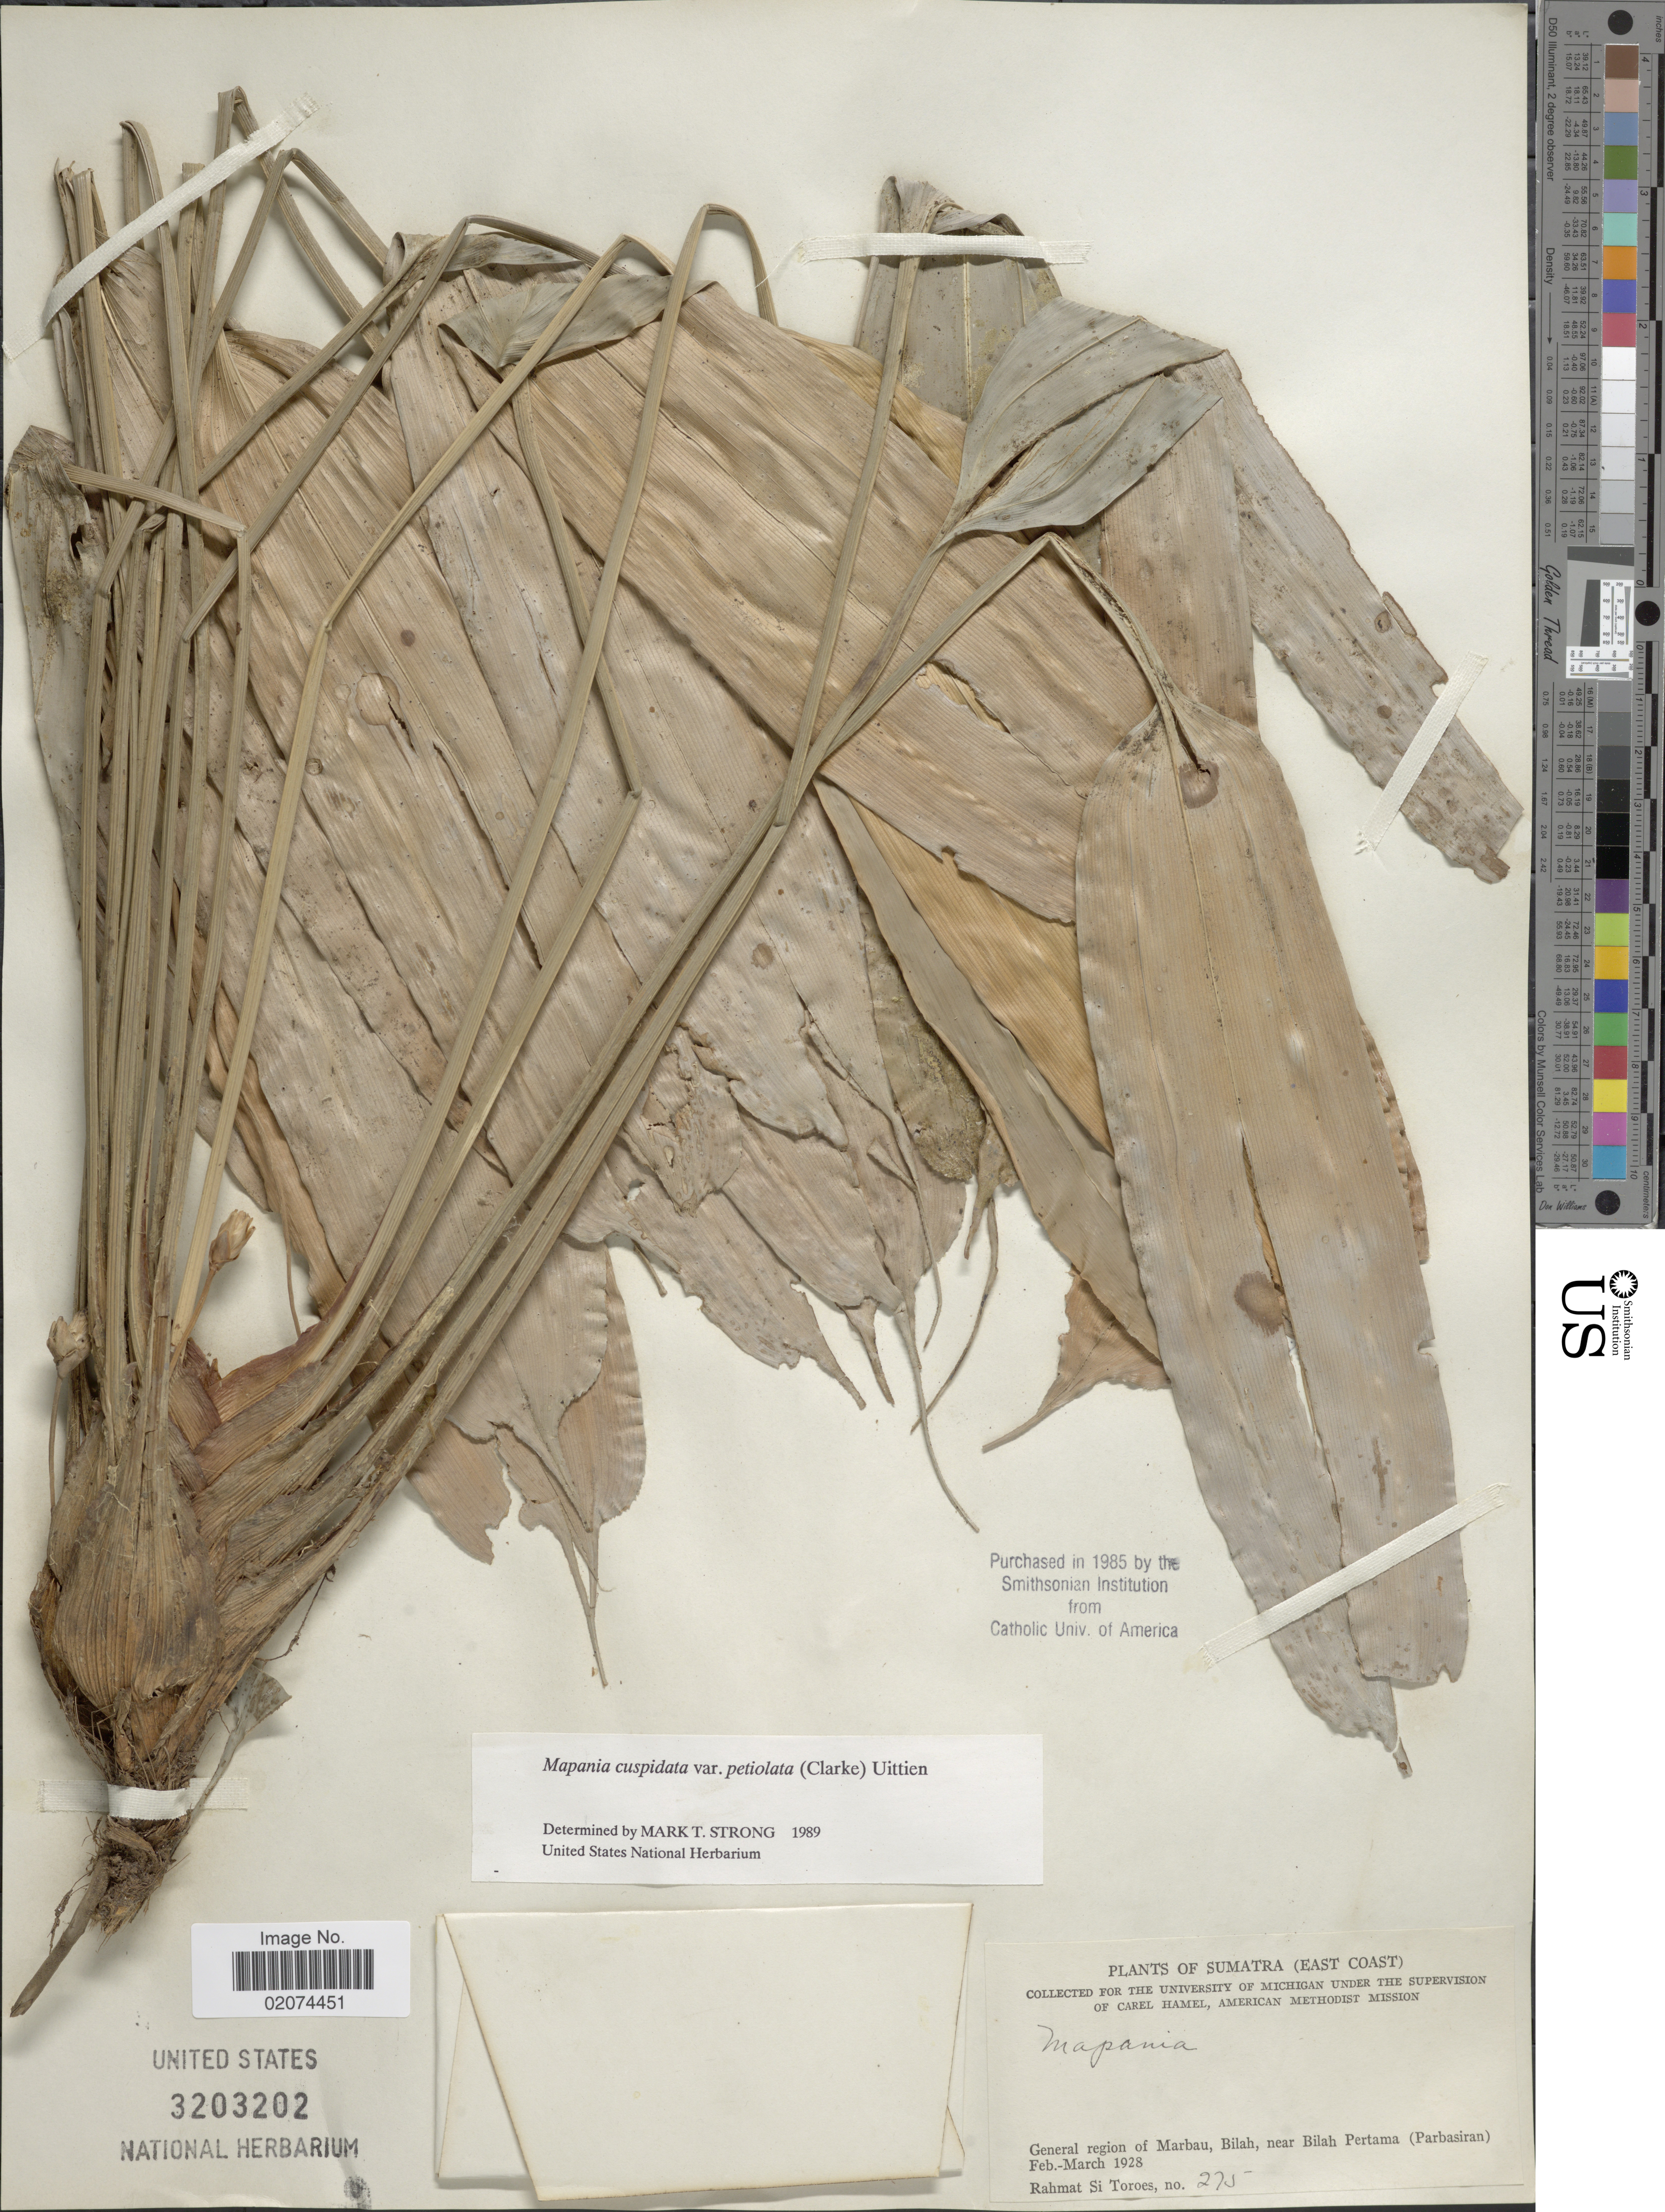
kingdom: Plantae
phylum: Tracheophyta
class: Liliopsida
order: Poales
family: Cyperaceae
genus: Mapania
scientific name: Mapania cuspidata var. petiolata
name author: (C.B. Clarke) Uittien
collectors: Rahmat Si Boeea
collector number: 275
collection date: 1928-02/1928-03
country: Indonesia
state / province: Sumatra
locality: East Coast. General region of Marbau, Bilah, near Bilah Pertama (Parbasiran)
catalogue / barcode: US 3203202